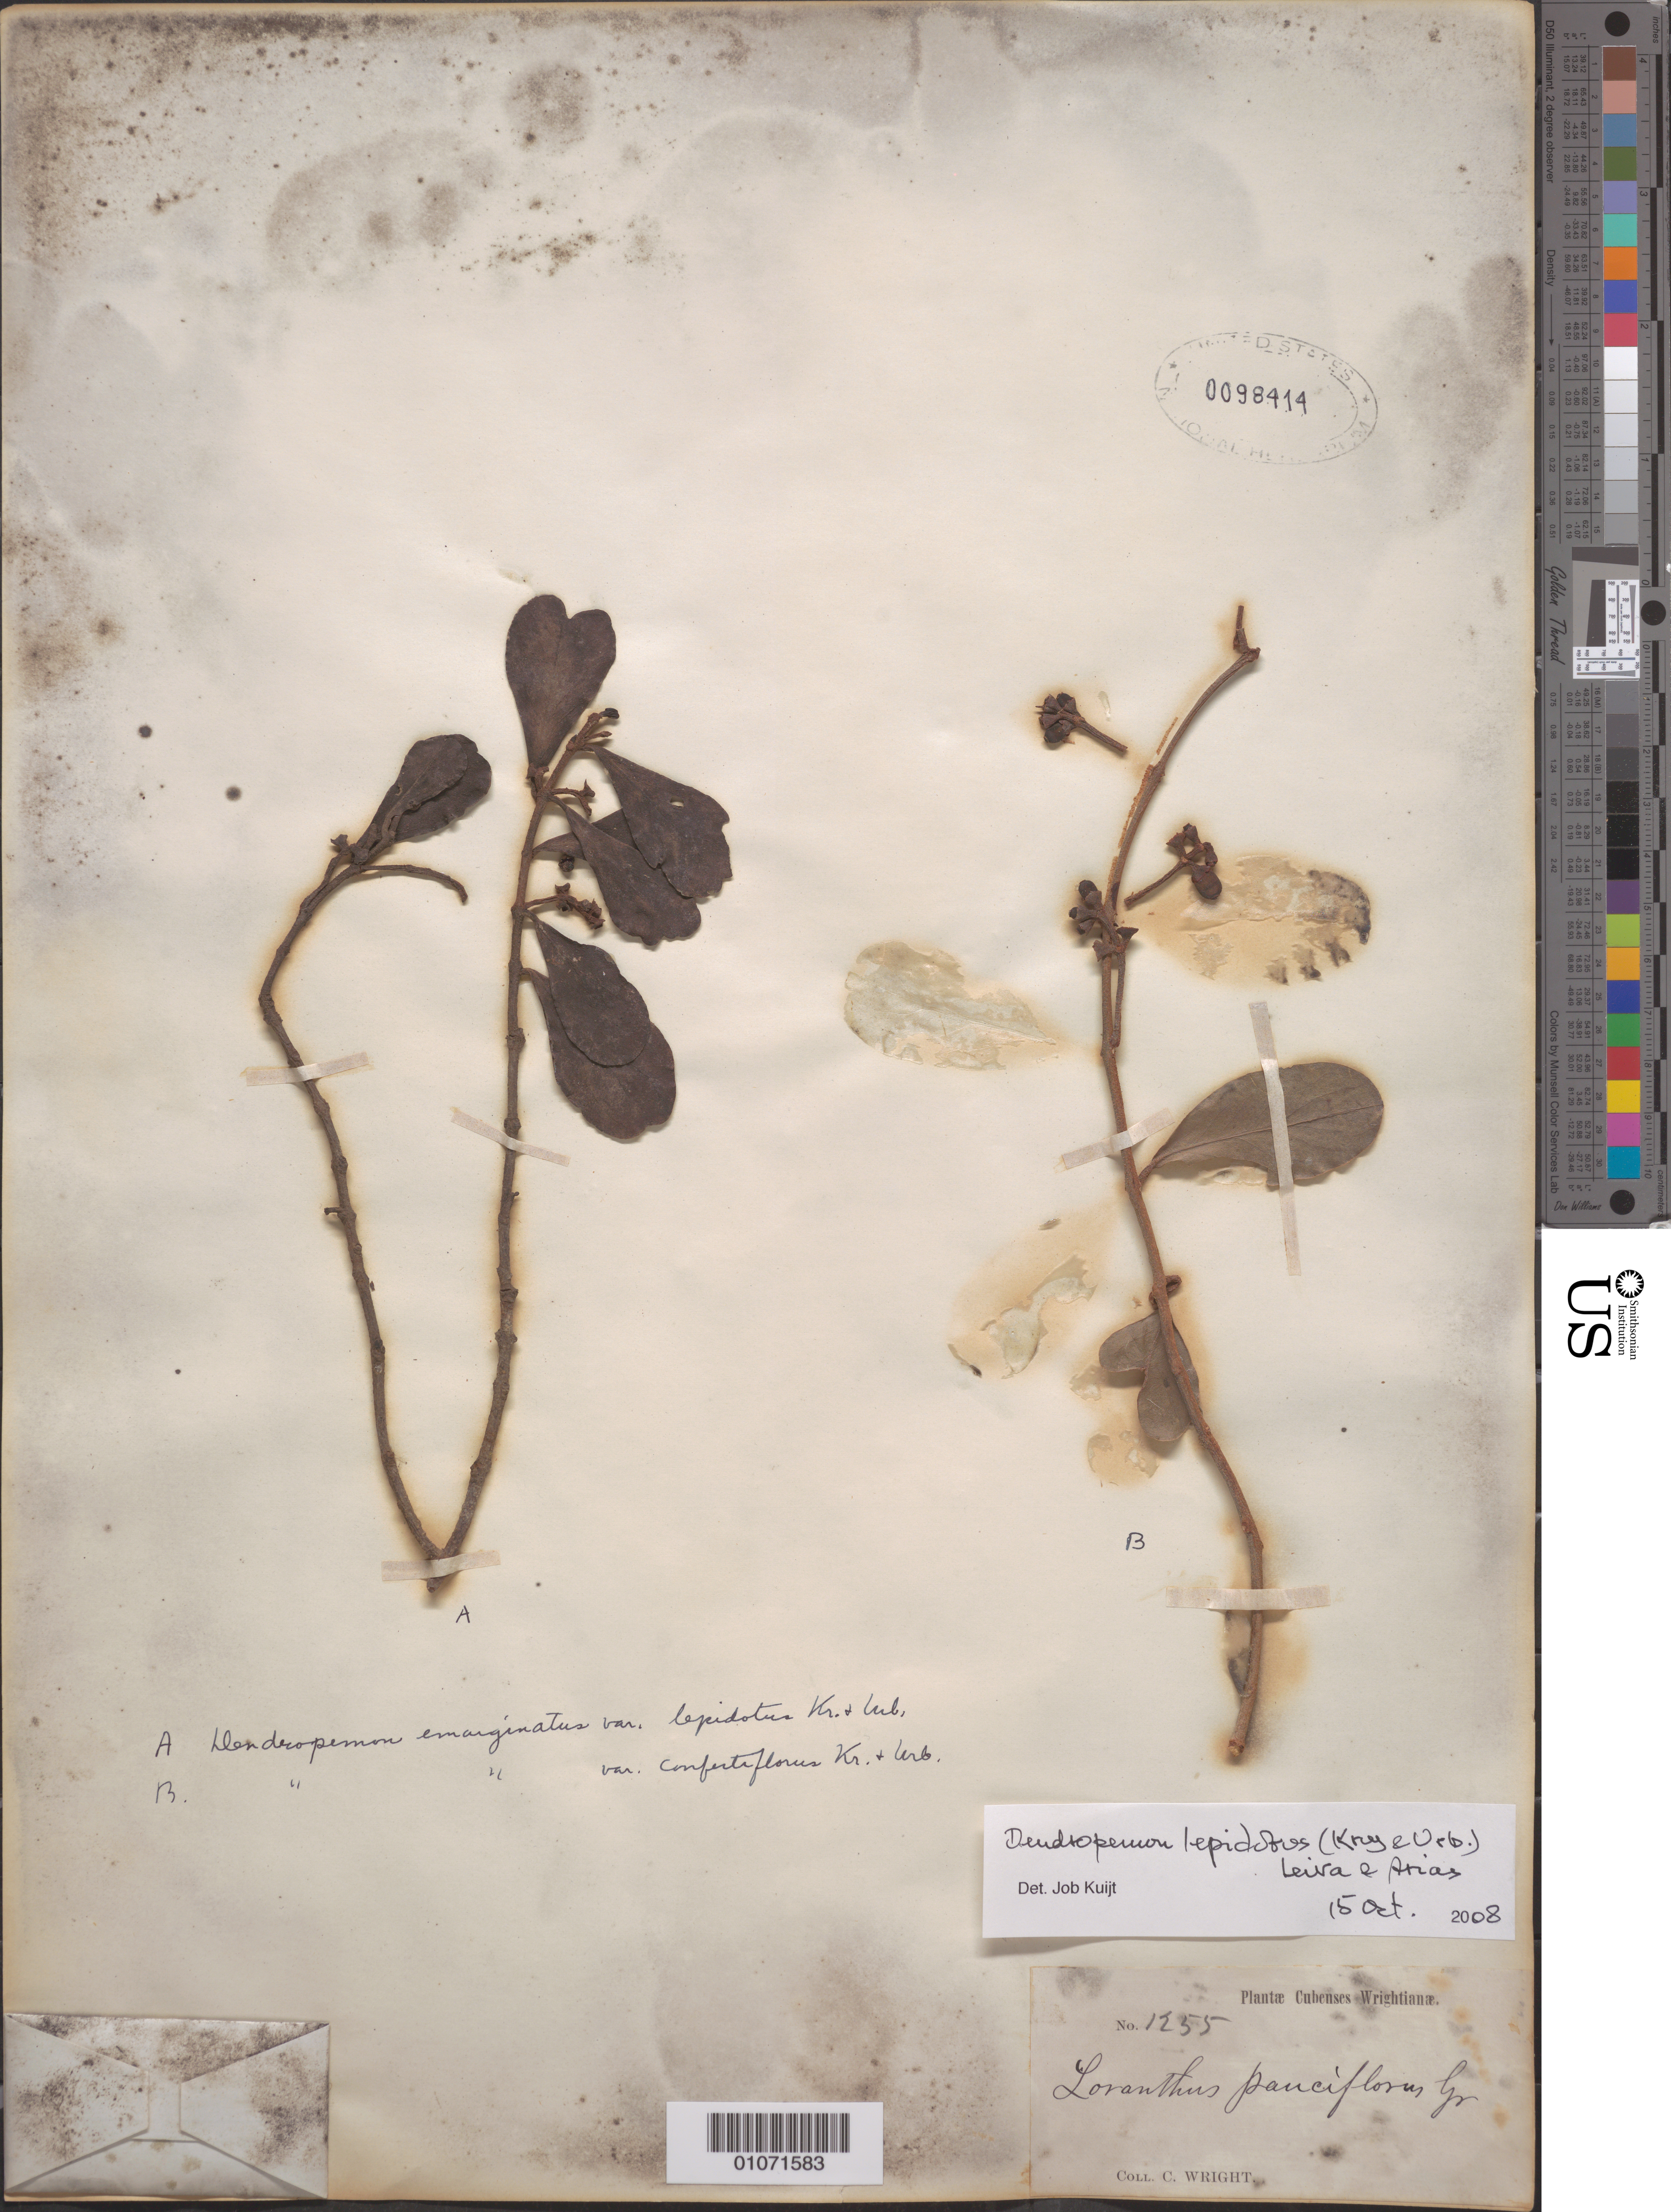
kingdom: Plantae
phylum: Tracheophyta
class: Magnoliopsida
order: Santalales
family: Loranthaceae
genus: Dendropemon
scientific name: Dendropemon lepidotus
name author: (Krug & Urb.) Leiva & I. Arias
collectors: C. Wright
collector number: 1255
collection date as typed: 1800 to 1899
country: Cuba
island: Cuba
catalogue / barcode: US 2298414